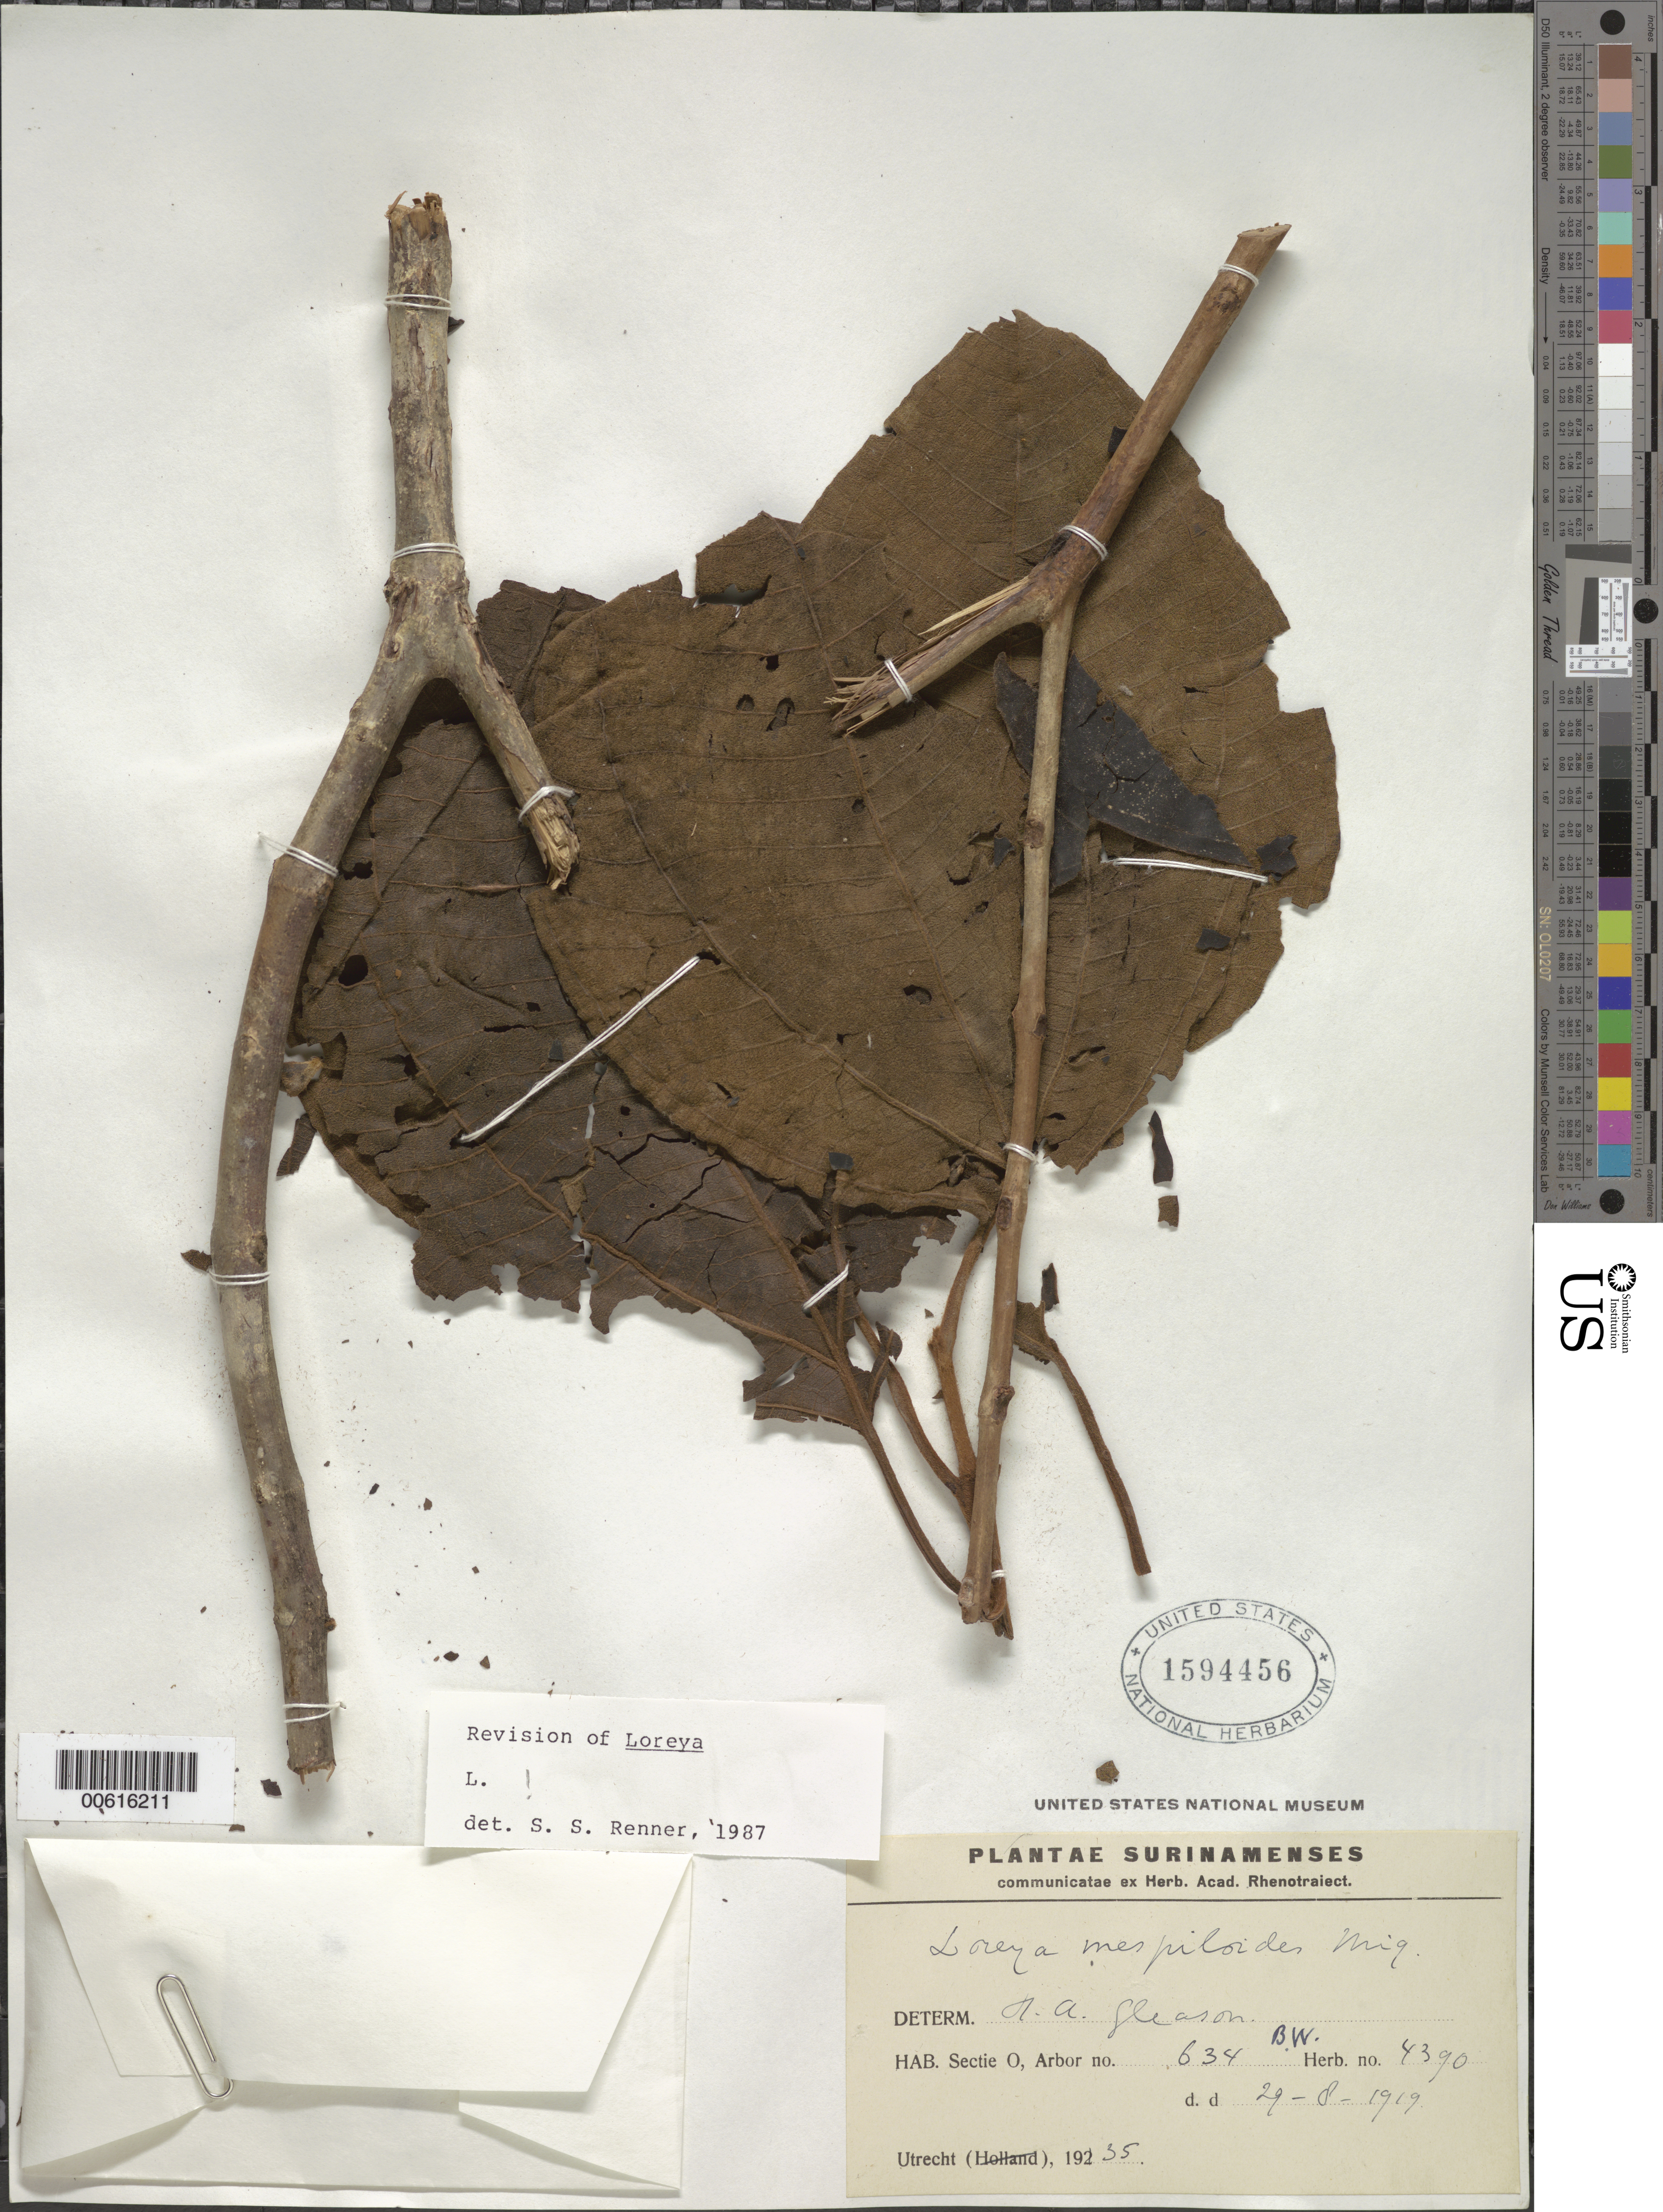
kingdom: Plantae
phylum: Tracheophyta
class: Magnoliopsida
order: Myrtales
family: Melastomataceae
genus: Bellucia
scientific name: Bellucia mespiloides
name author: (Miq.) J.F. Macbr.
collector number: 4390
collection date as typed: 29-Aug-19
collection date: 1919-08-29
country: Suriname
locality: Sectie O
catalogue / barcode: US 1594456